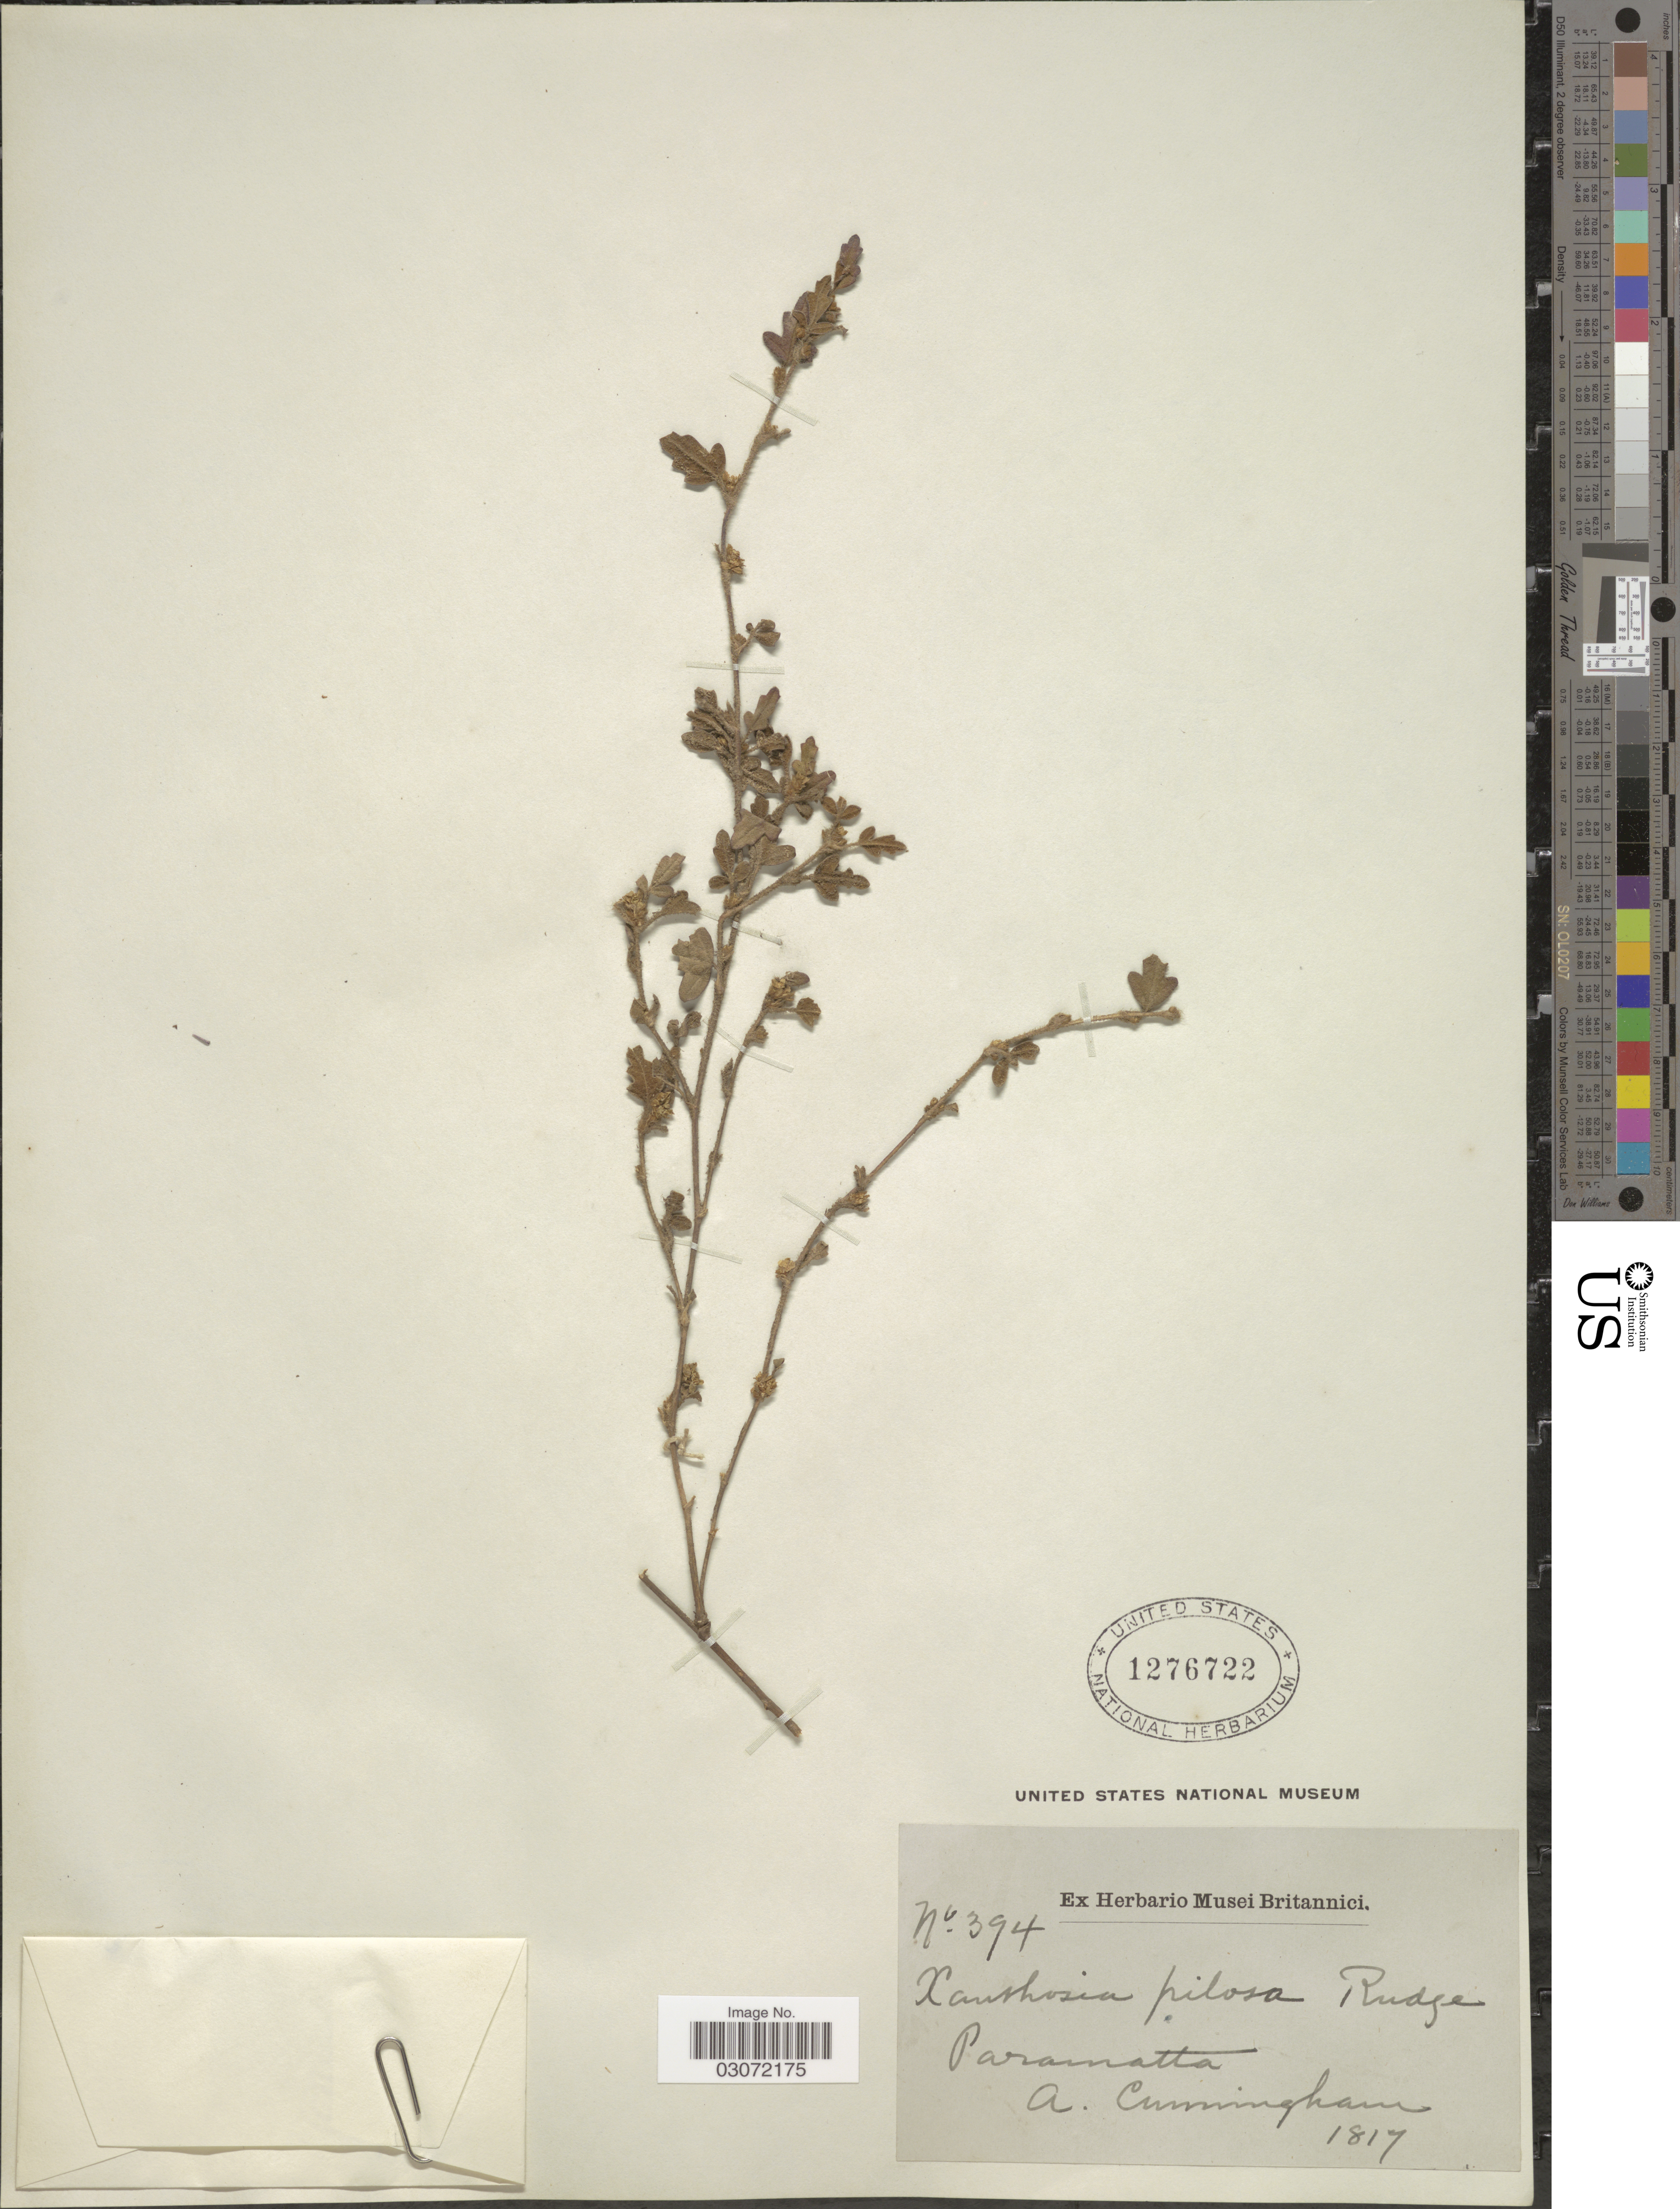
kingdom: Plantae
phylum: Tracheophyta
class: Magnoliopsida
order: Apiales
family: Apiaceae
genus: Xanthosia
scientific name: Xanthosia pilosa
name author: Rudge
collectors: A. Cunningham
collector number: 394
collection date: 1817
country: Australia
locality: Paramatta.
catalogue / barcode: US 1276722